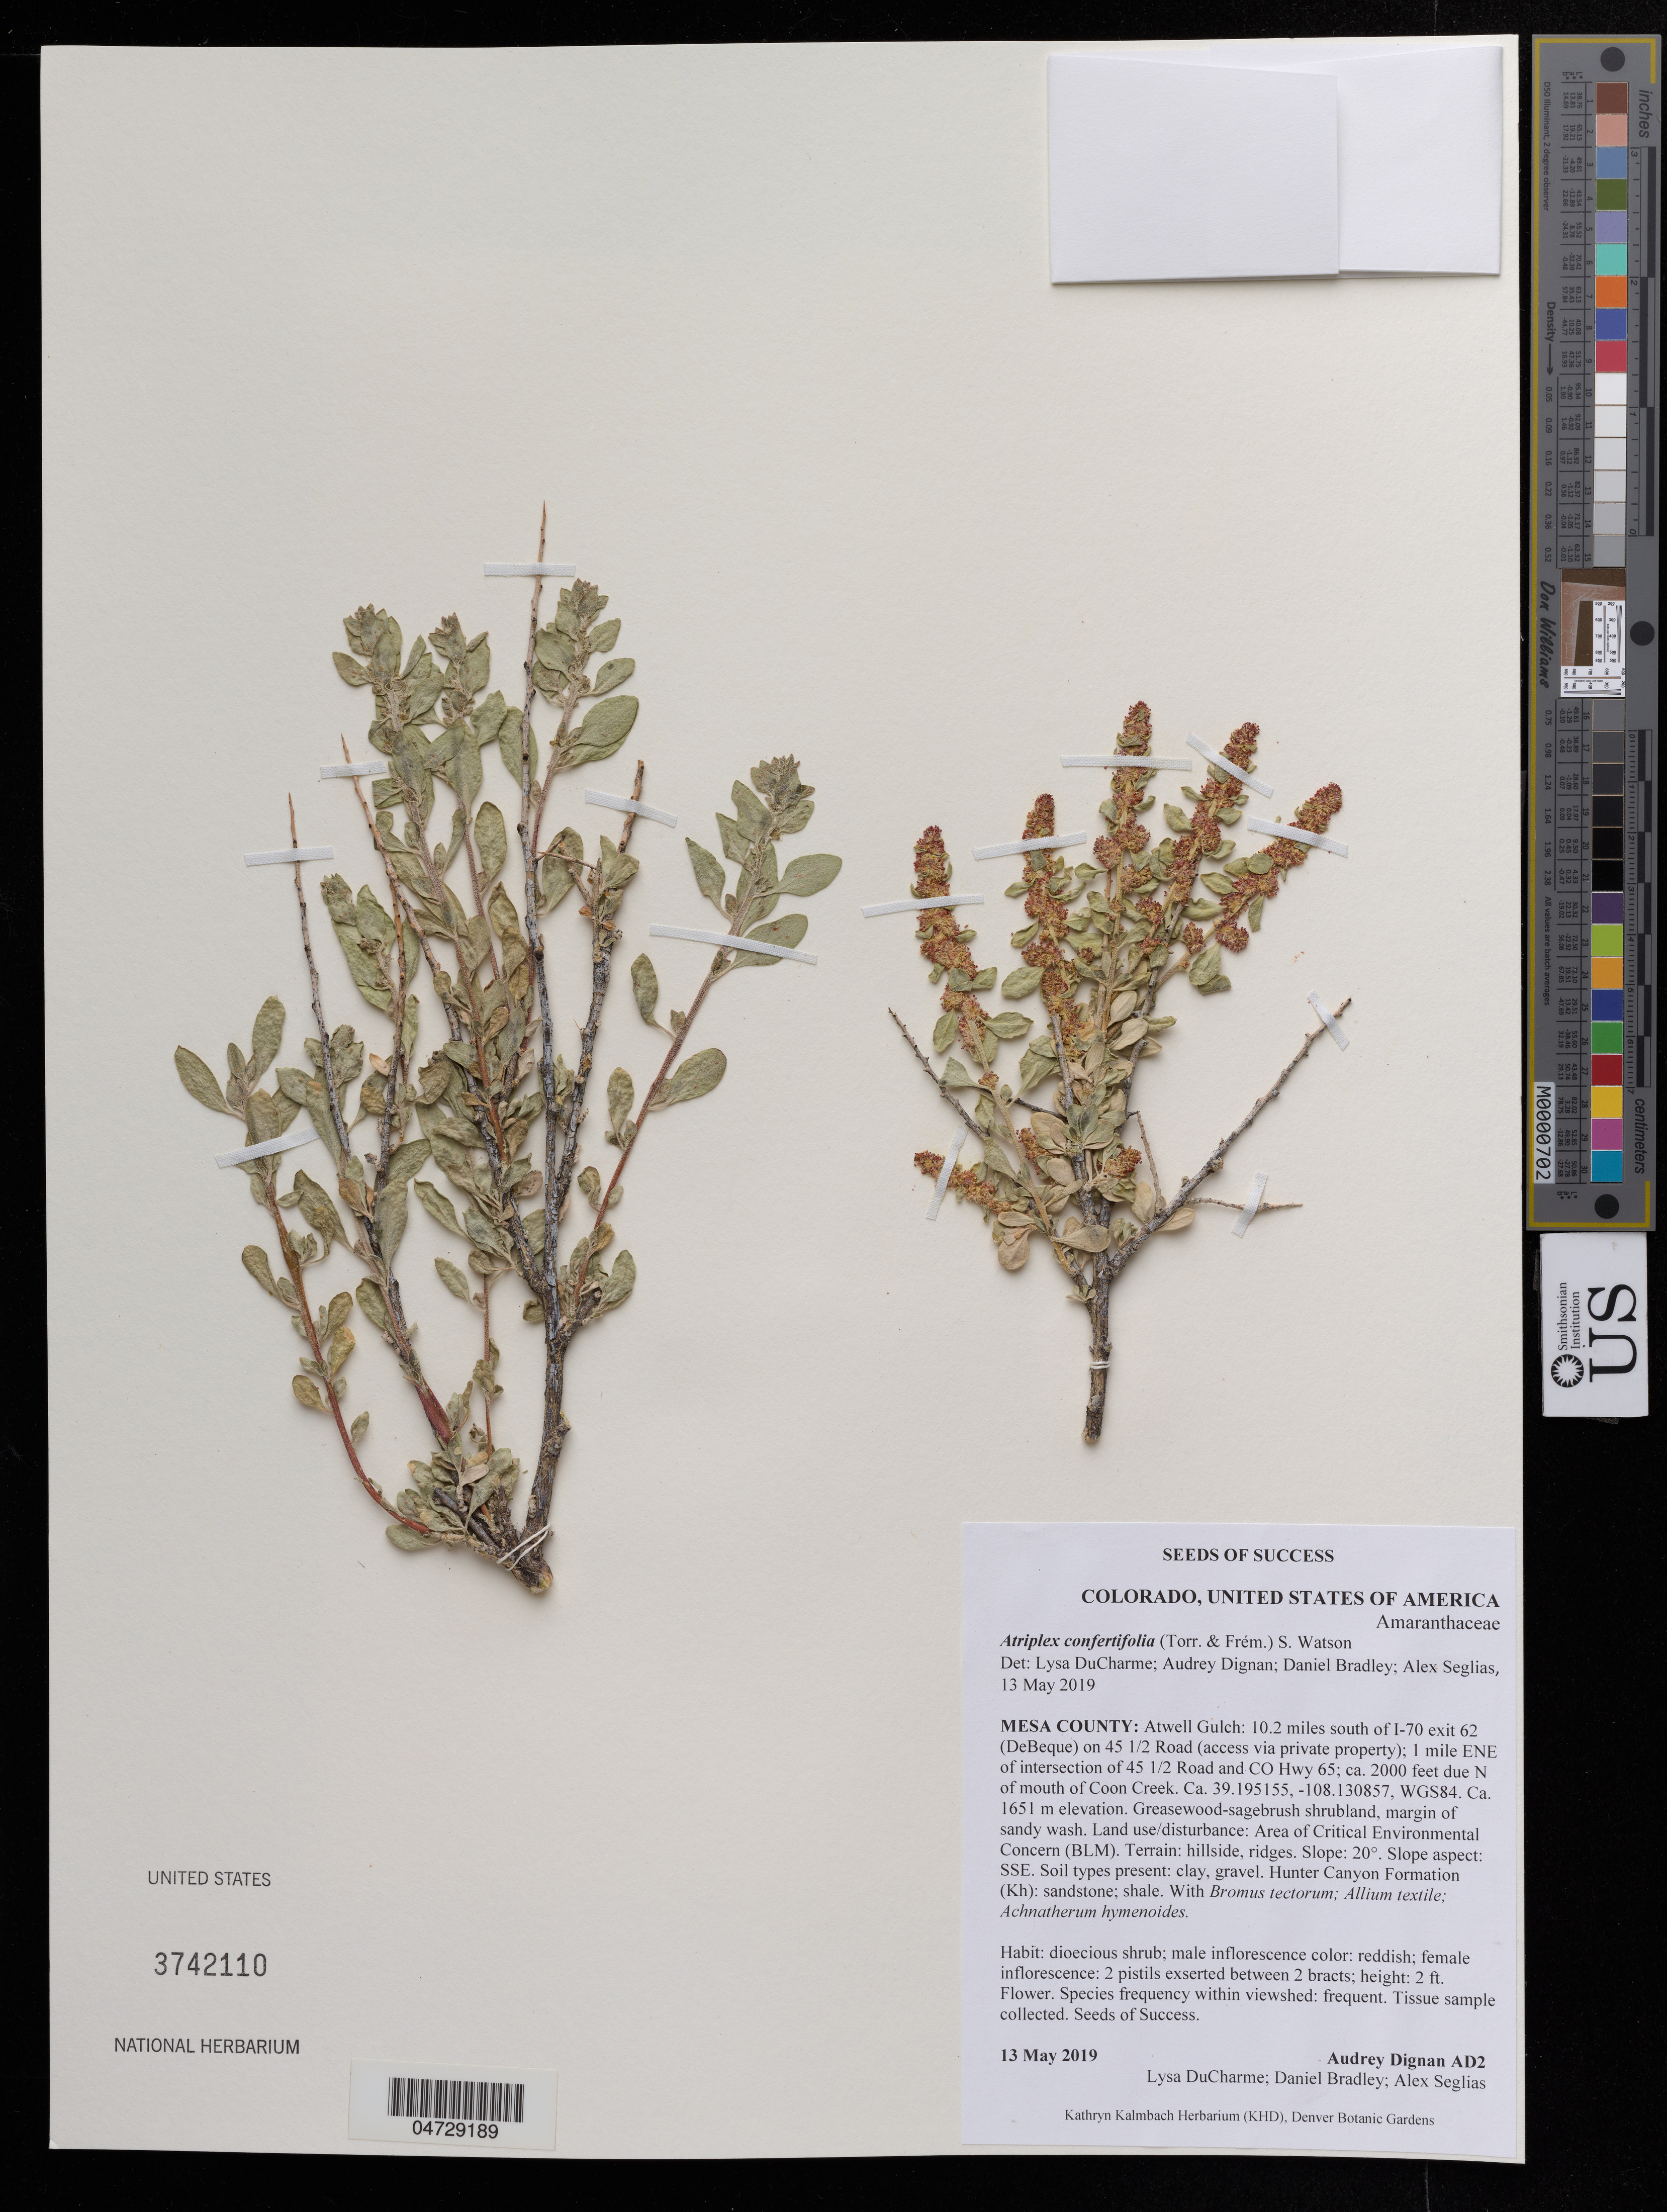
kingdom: Plantae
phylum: Tracheophyta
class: Magnoliopsida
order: Caryophyllales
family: Amaranthaceae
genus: Atriplex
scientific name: Atriplex confertifolia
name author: (Torr. & Frém.) S. Watson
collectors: A. Dignan, L. DuCharme, D. Bradley & A. Seglias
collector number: AD2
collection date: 2019-05-13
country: United States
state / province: Colorado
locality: Mesa County: Atwell Gulch: 10.2 miles south of 1-70 exit 62 (DeBeque) on 45½ Road (access via private property); 1 mil ENE of intersection of 45½ Road and CO Hwy 65; 2000 feet due N of mouth of Coon Creek.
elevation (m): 1651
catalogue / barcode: US 3742110